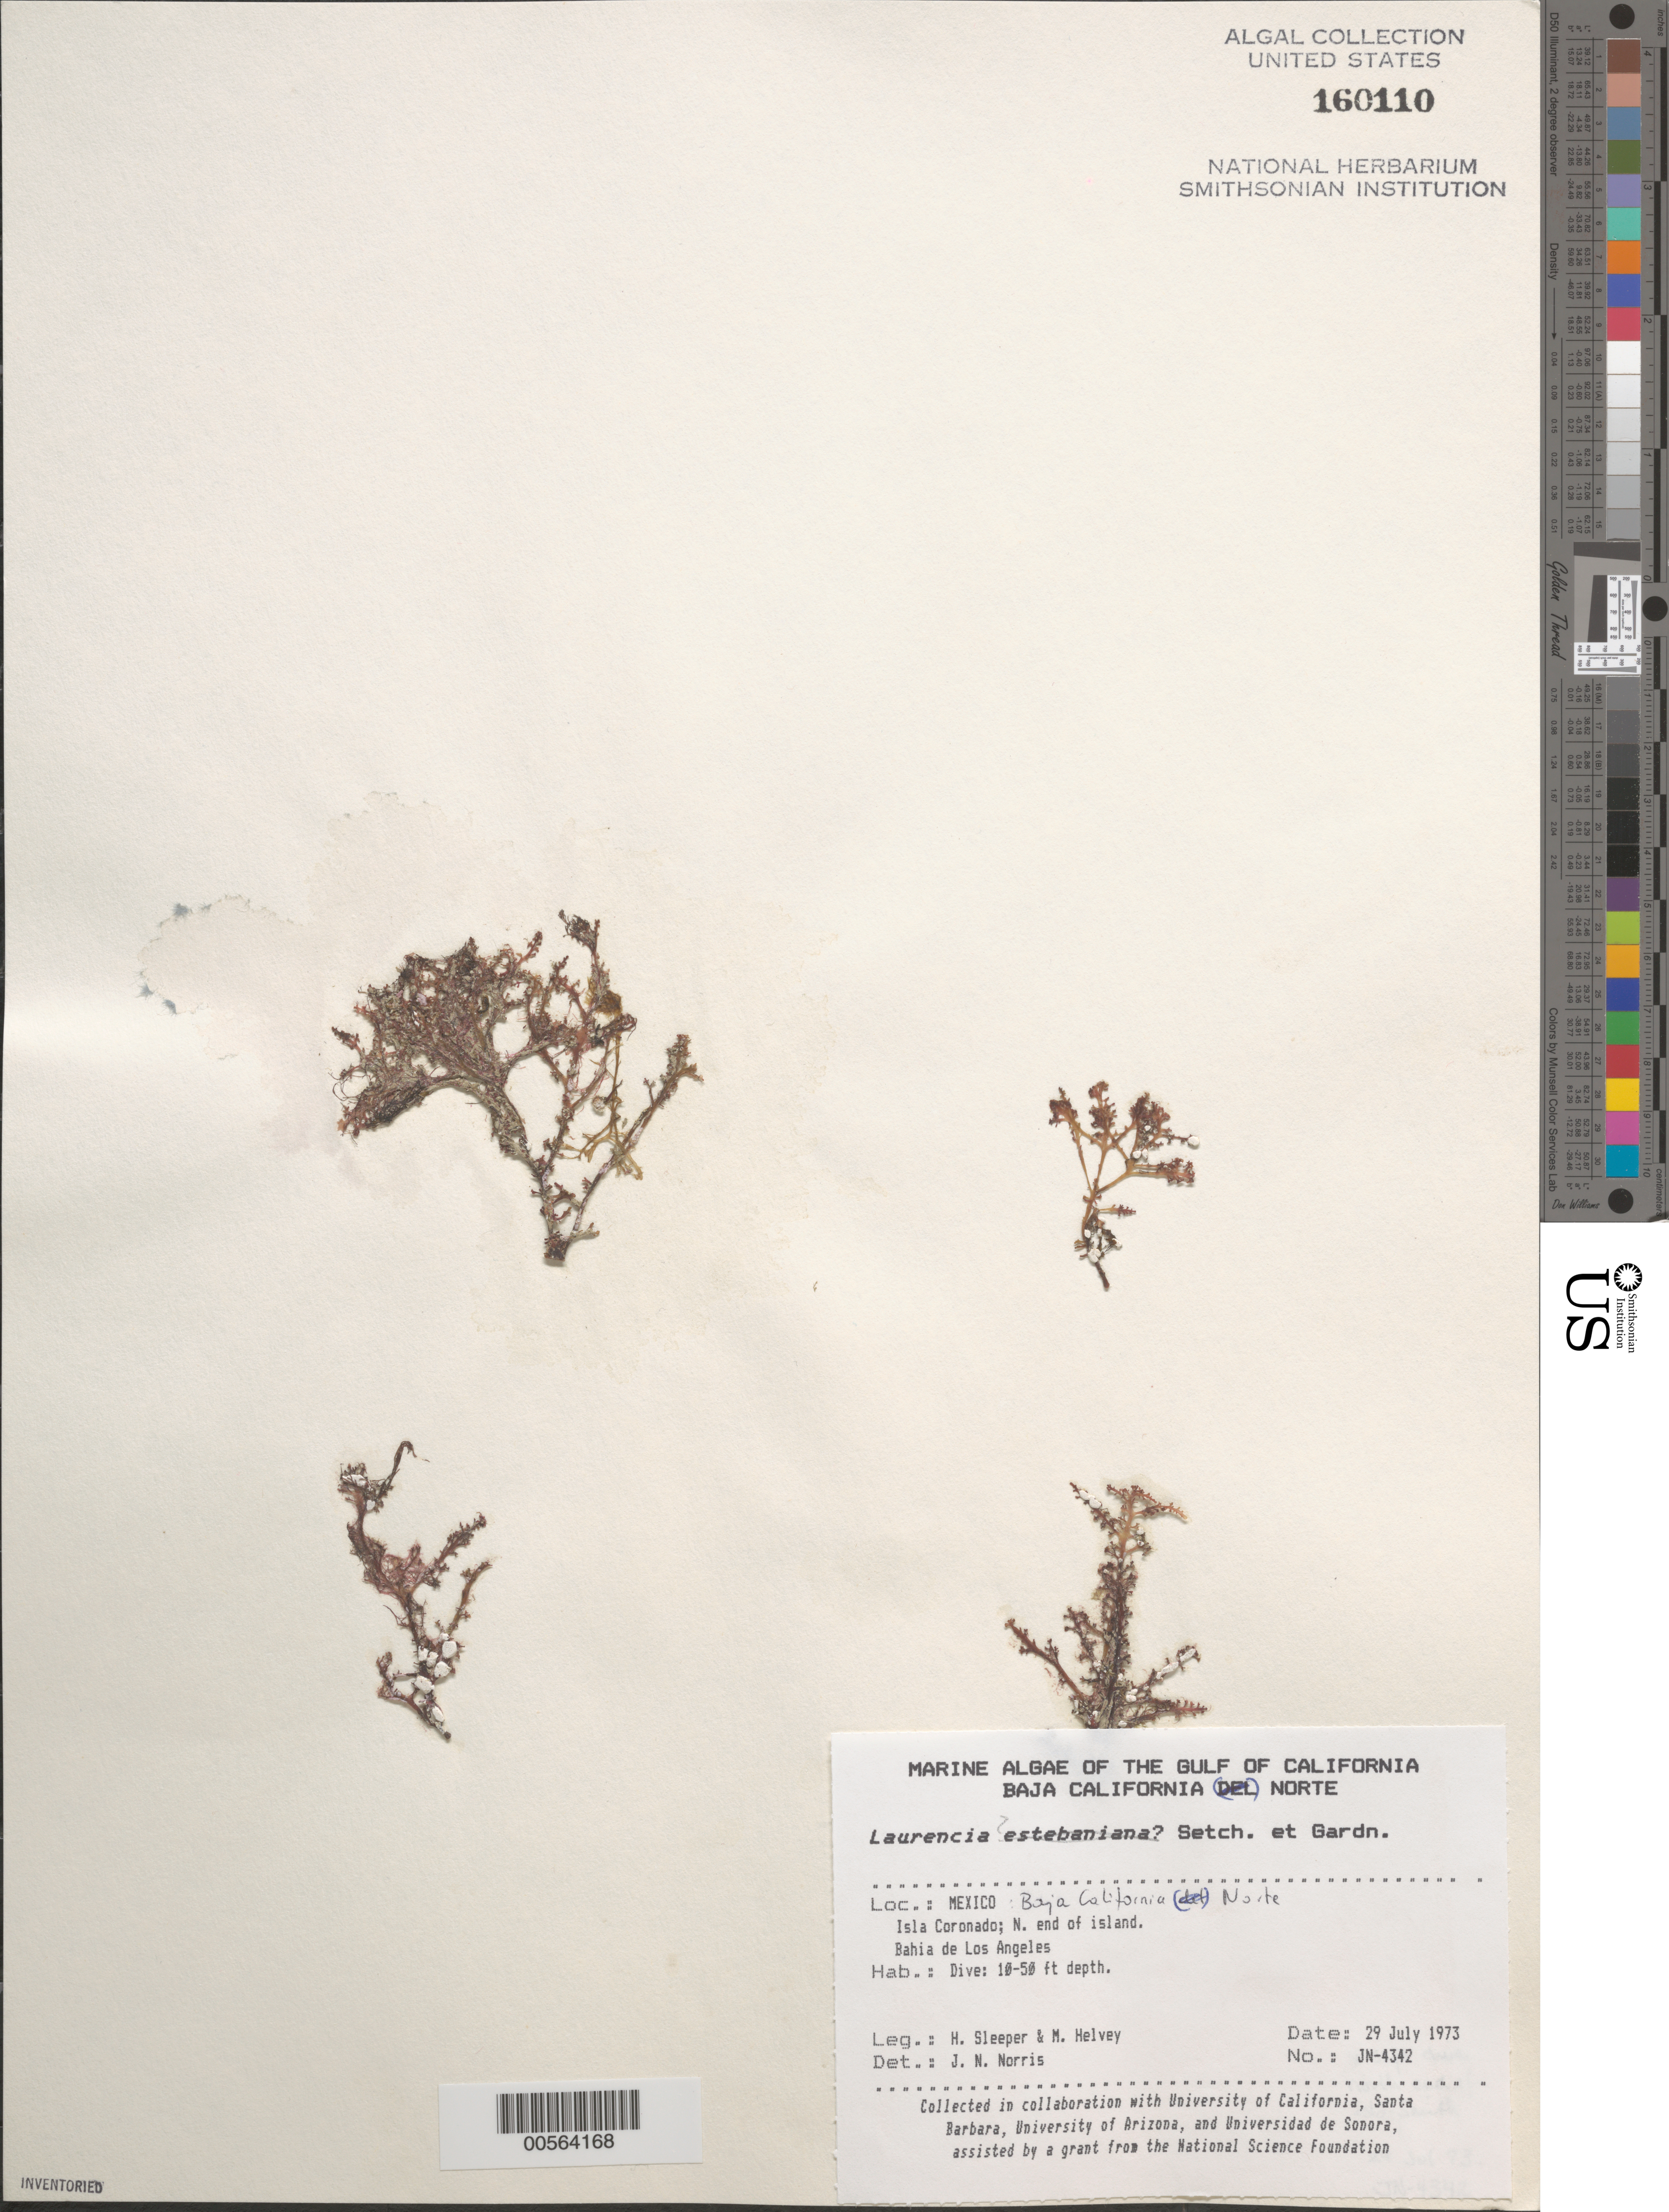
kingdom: Plantae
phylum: Rhodophyta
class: Florideophyceae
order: Ceramiales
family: Rhodomelaceae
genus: Osmundea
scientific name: Osmundea estebaniana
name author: (Setchell & N.L. Gardner) J.N. Norris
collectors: H. Sleeper & M. Helvey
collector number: JN-4342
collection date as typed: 29 Jul 1973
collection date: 1973-07-29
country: Mexico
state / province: Baja California Norte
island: Isla Coronado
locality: Bahia de los Angeles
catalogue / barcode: US 160110